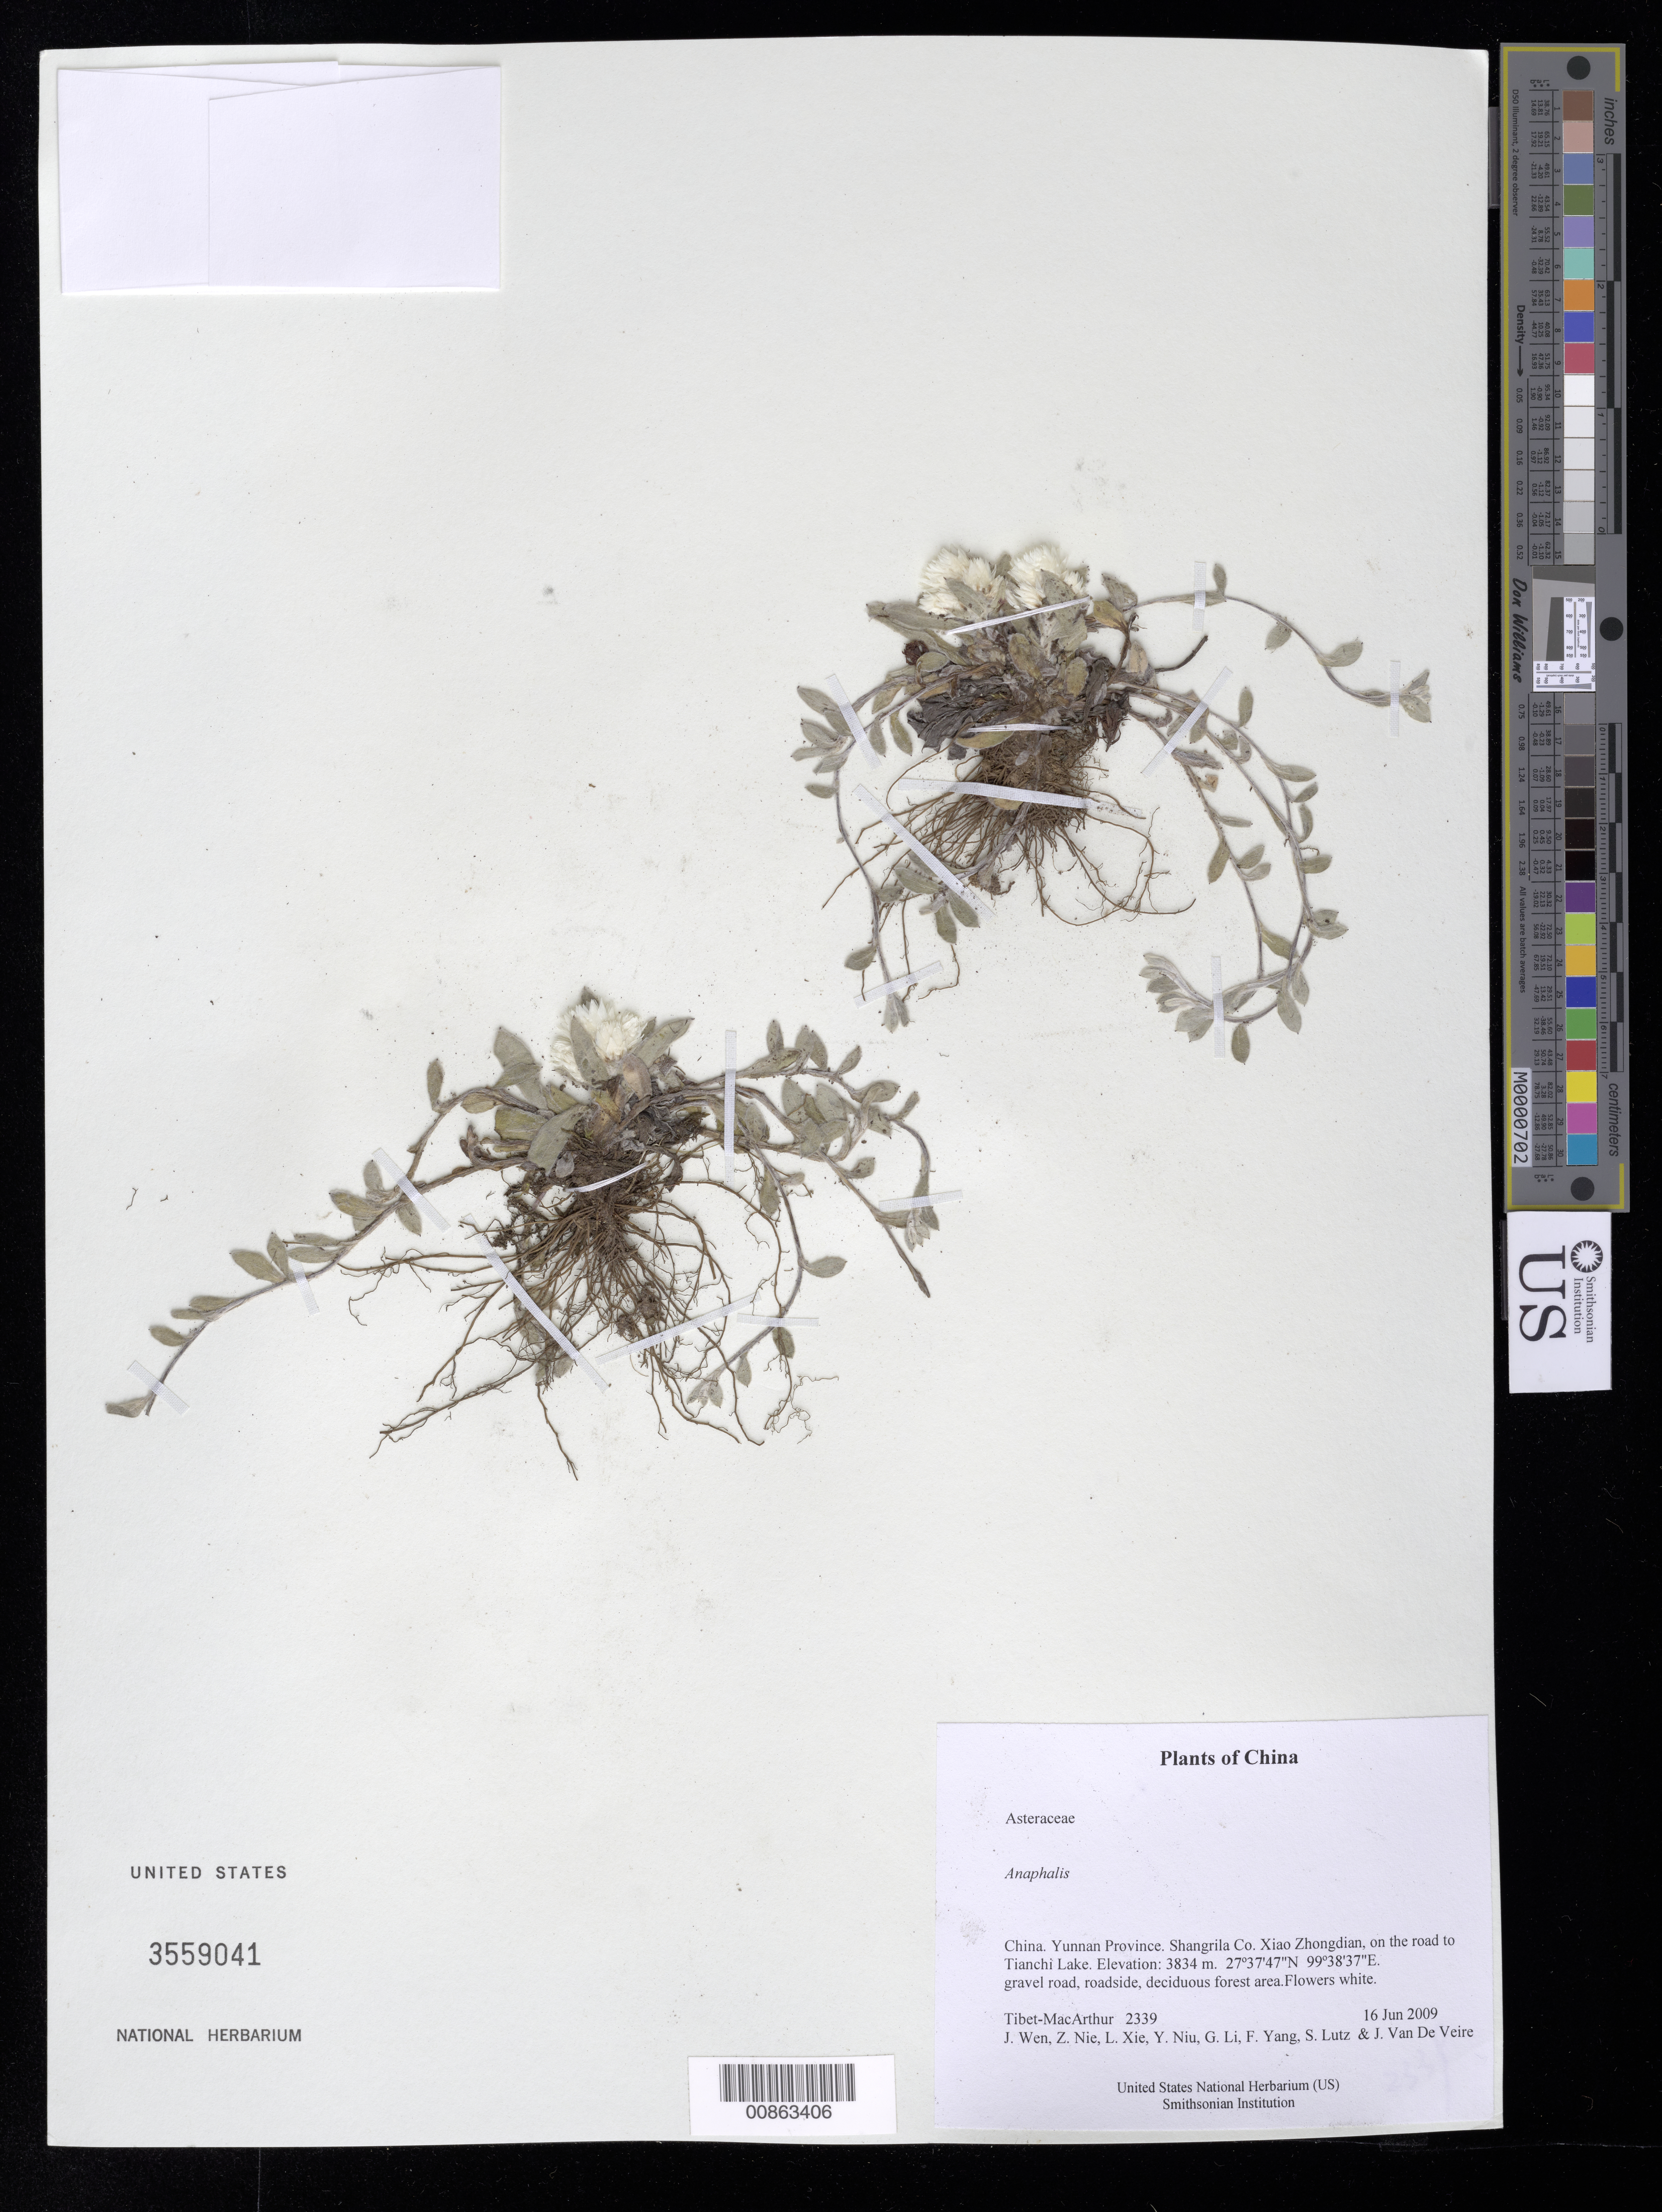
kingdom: Plantae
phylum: Tracheophyta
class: Magnoliopsida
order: Asterales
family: Asteraceae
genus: Anaphalis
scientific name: Anaphalis sp.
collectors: Tibet-MacArthur, J. Wen, Z. Nie, L. Xie, Y. Niu, G. Li, F. Yang, S. Lutz & J. Van De Veire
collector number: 2339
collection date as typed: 16 Jun 2009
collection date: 2009-06-16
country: China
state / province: Yunnan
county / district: Shangrila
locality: Xiao Zhongdian, on the road to Tianchi Lake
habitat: gravel road, roadside, deciduous forest area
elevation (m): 3834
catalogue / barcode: US 3559041